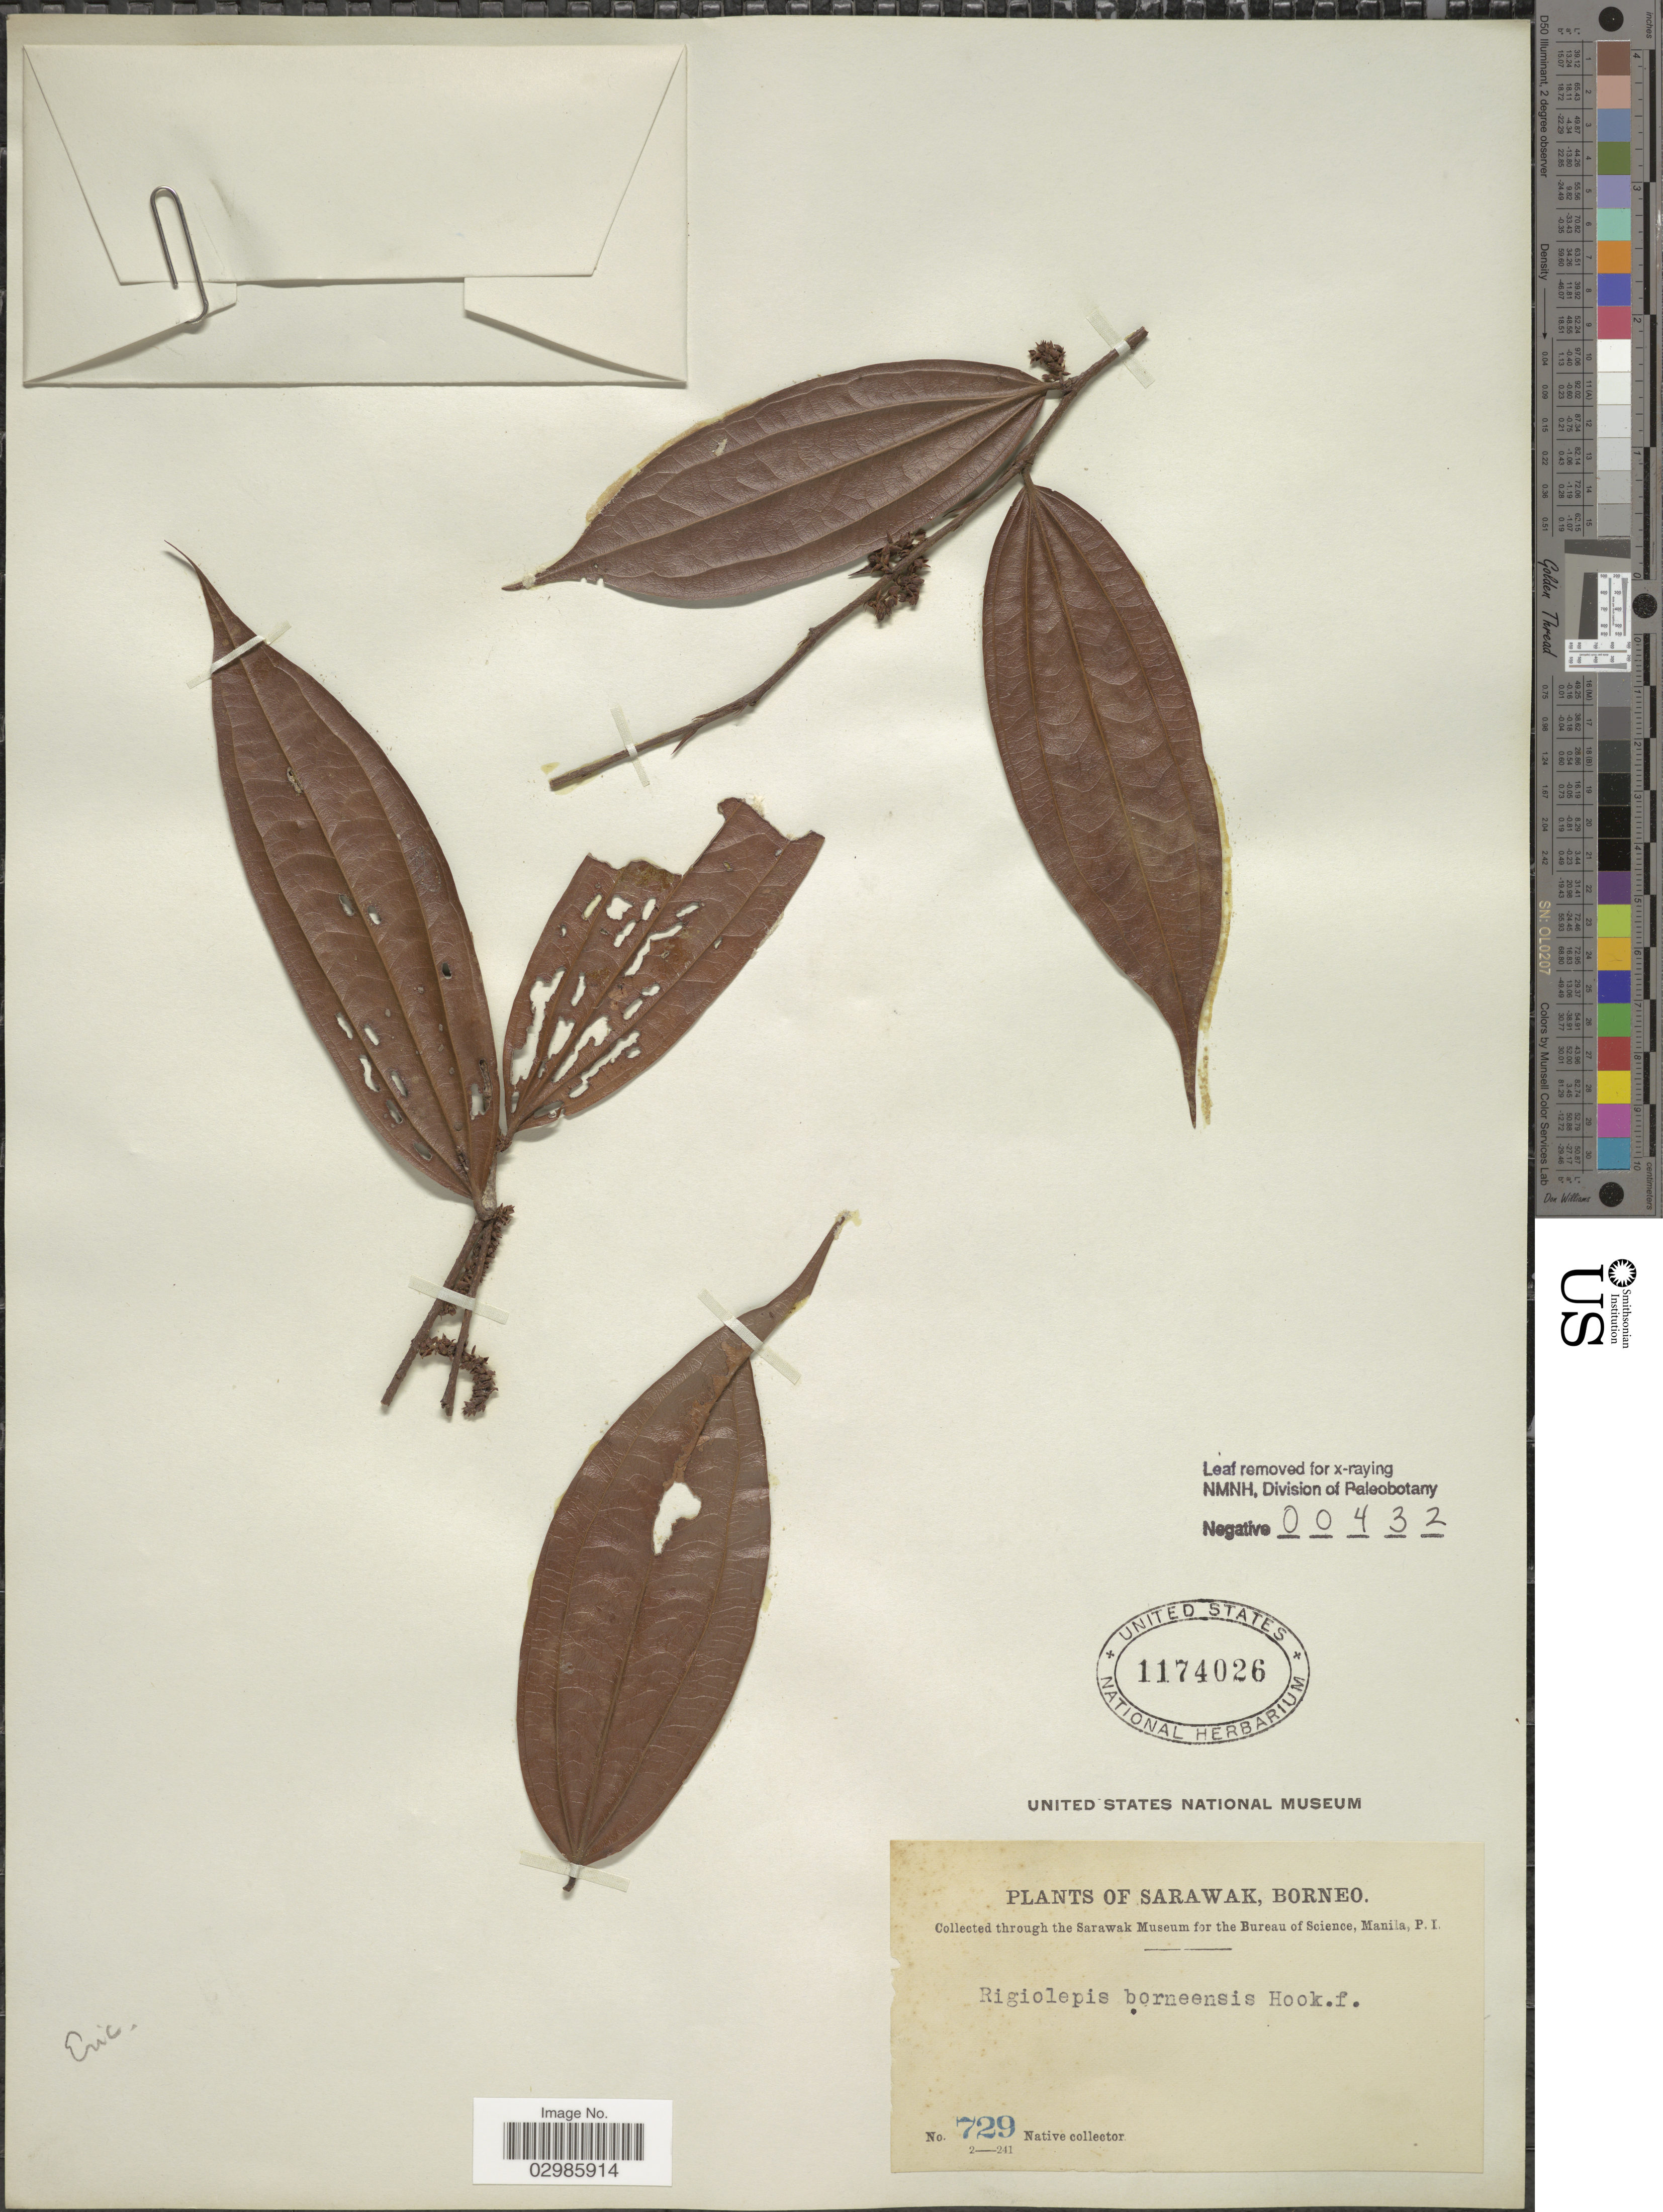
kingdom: Plantae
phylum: Tracheophyta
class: Magnoliopsida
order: Ericales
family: Ericaceae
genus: Rigiolepis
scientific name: Rigiolepis borneensis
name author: Hook. f.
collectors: Native collector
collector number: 729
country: Malaysia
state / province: Sarawak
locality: Borneo.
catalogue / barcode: US 1174026